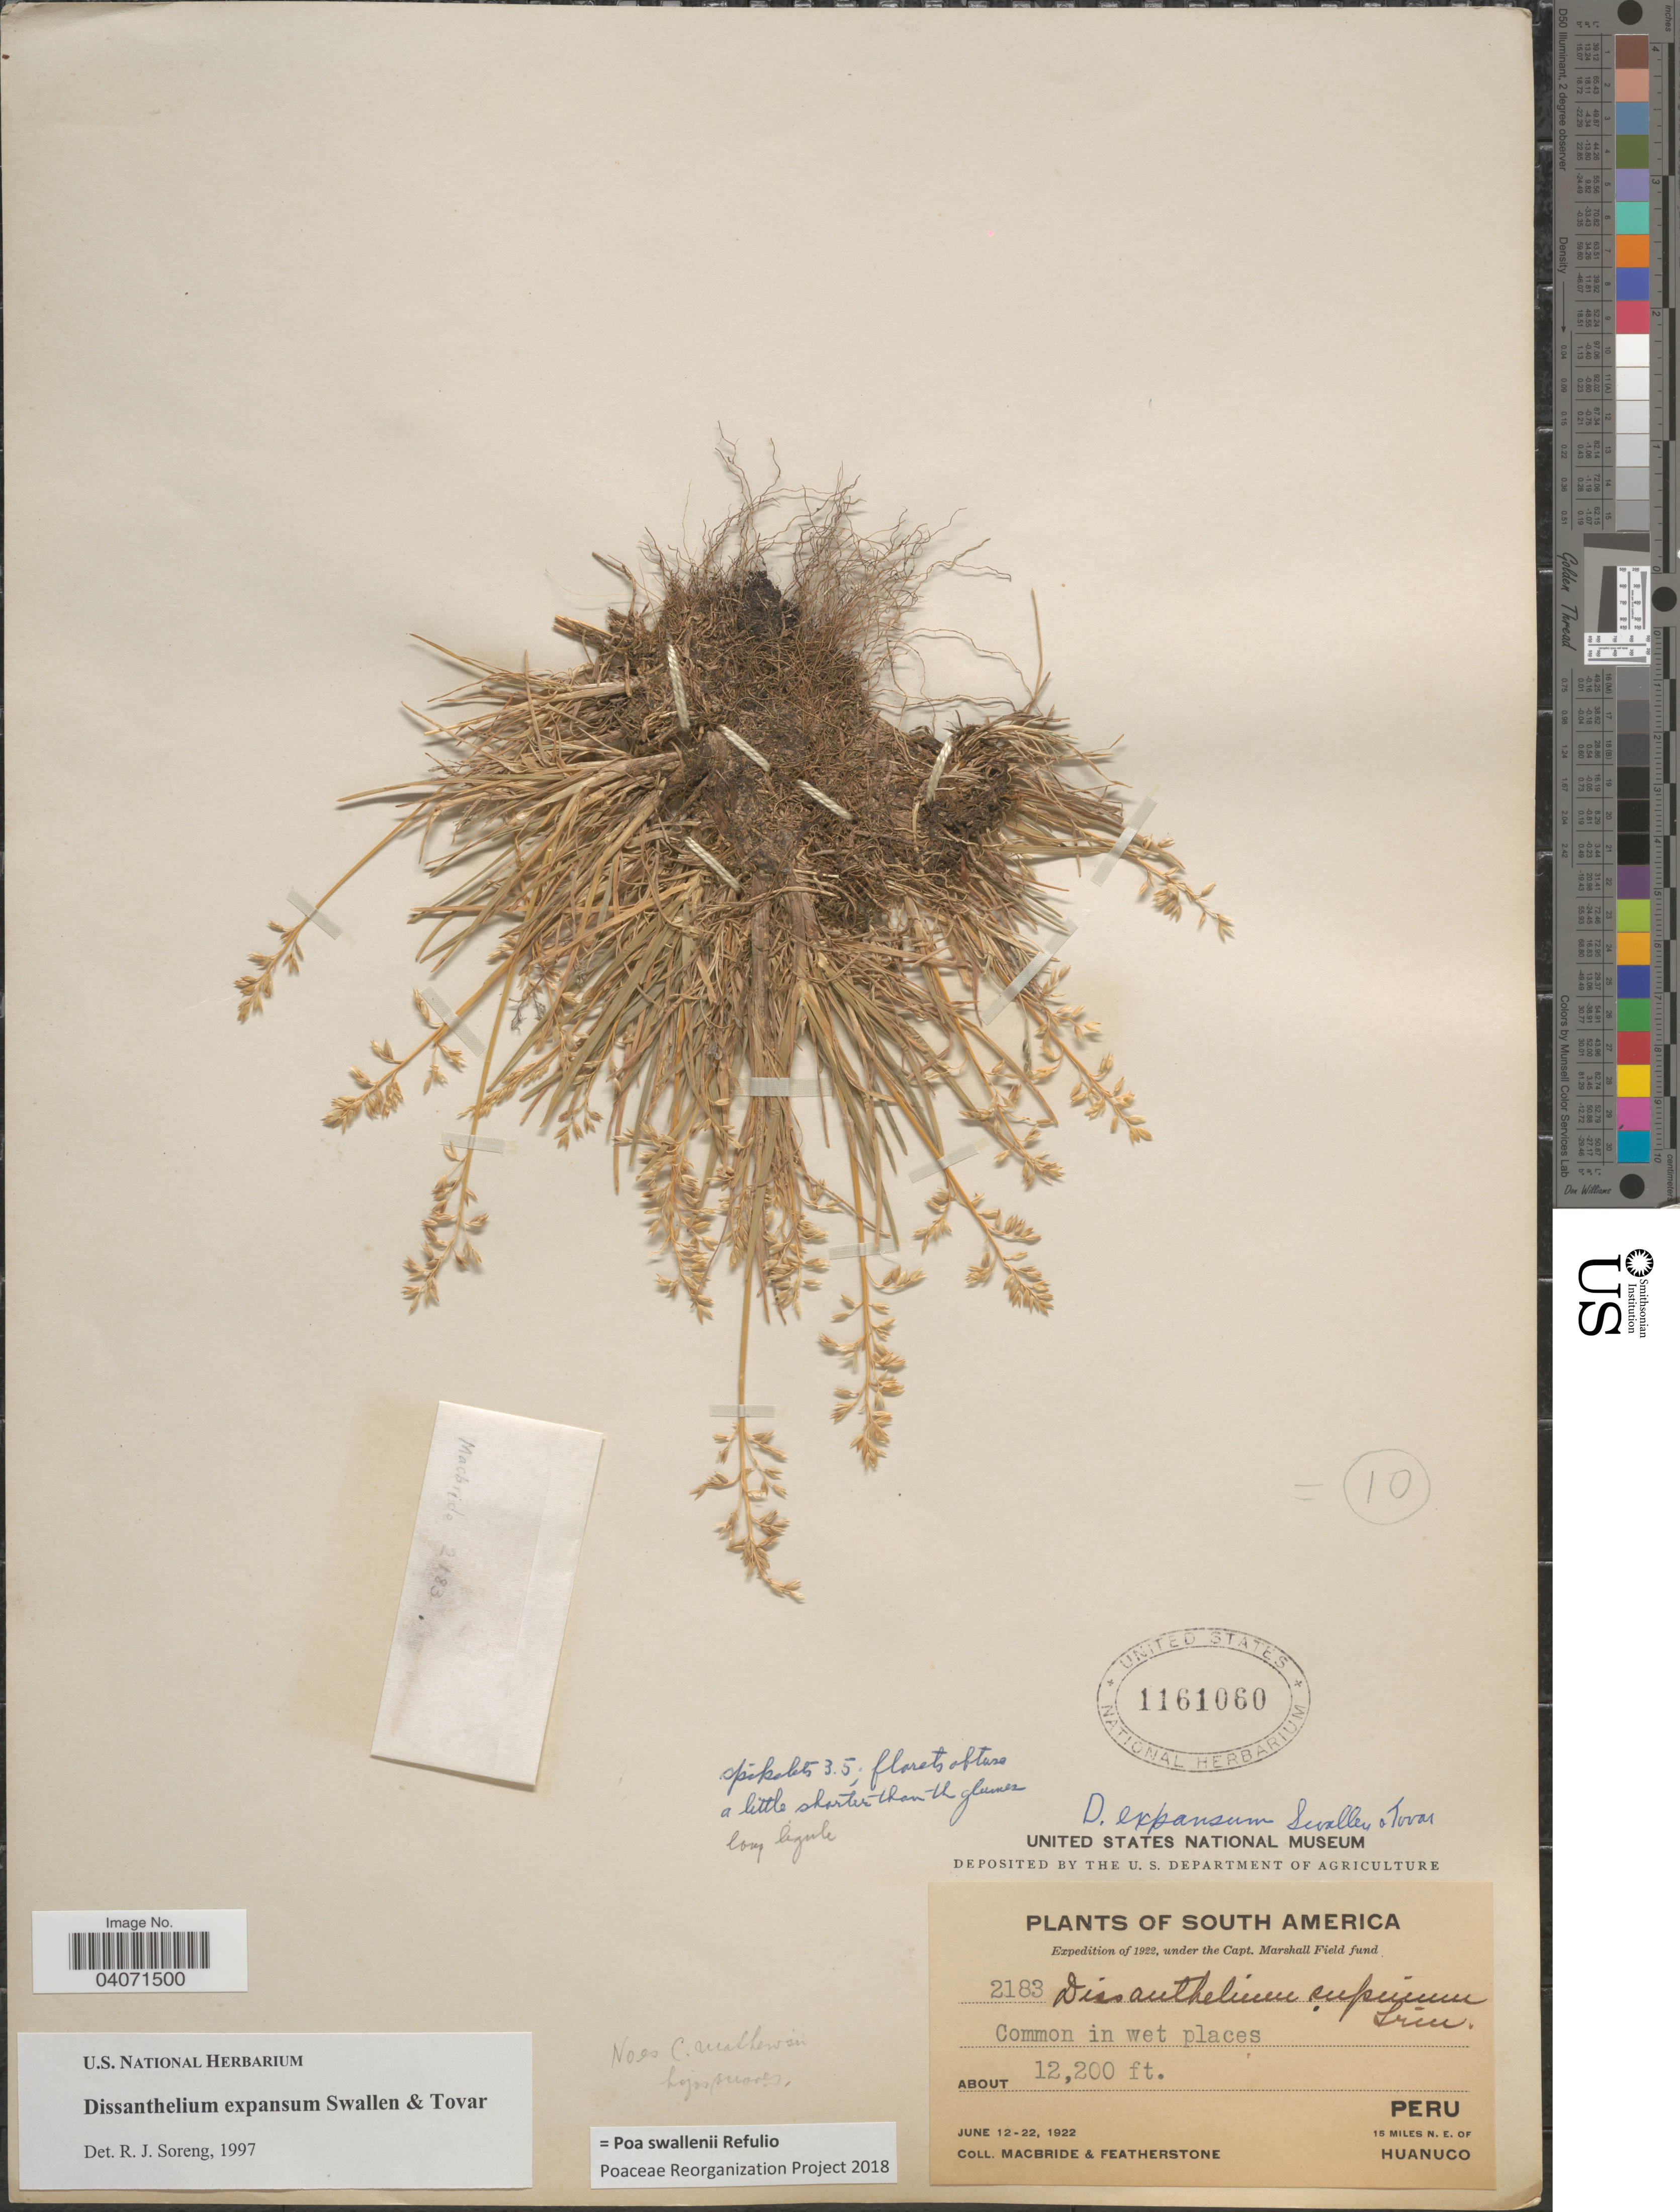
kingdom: Plantae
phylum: Tracheophyta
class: Liliopsida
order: Poales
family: Poaceae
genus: Poa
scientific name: Poa swallenii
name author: Refulio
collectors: Macbride, -- & -. Featherstone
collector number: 2183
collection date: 1922-06-12/1922-06-22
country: Peru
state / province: Huánuco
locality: Expedition of 1922, under the Capt. of Marshall Field fund. 15 miles N.E. of Huanuco.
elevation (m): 3719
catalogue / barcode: US 1161060